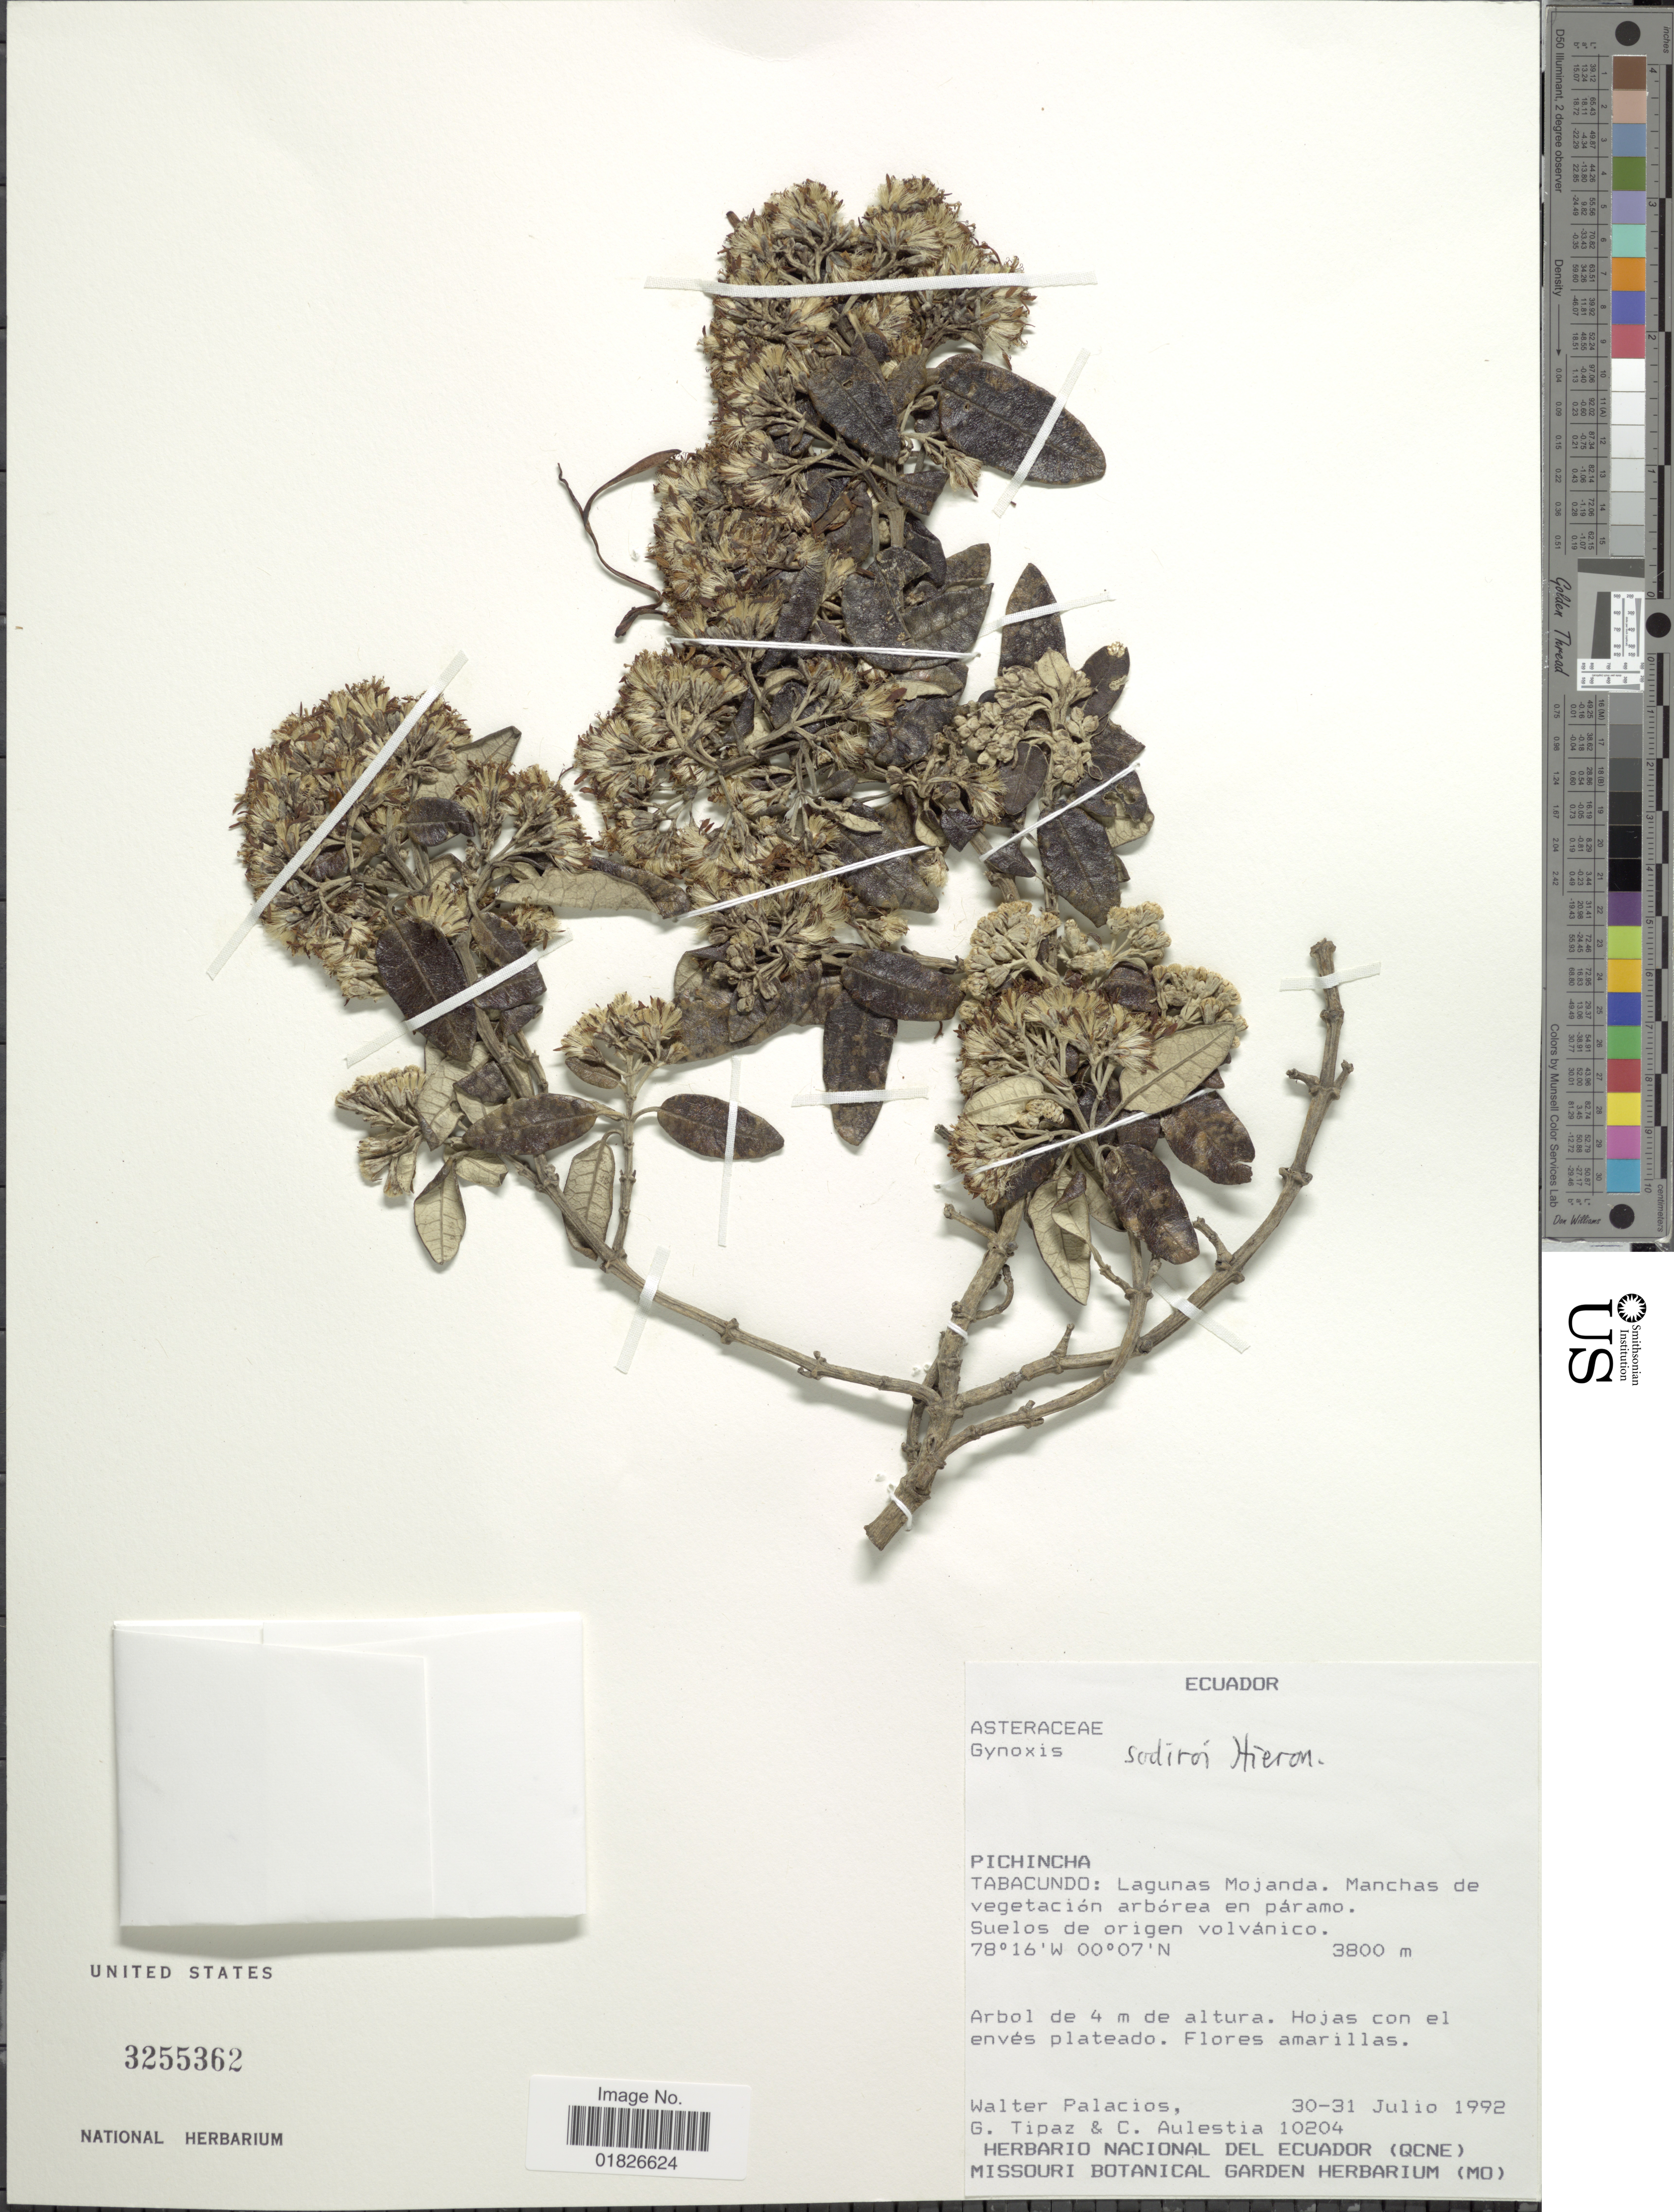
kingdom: Plantae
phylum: Tracheophyta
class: Magnoliopsida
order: Asterales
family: Asteraceae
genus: Gynoxys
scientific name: Gynoxys sodiroi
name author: Hieron.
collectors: W. Palacios, G. Tipaz & C. Aulestia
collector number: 10204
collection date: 1992-07-30/1992-07-31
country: Ecuador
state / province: Pichincha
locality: Tabacundo, Lagunas Mojanda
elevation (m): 3800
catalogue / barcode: US 3255362